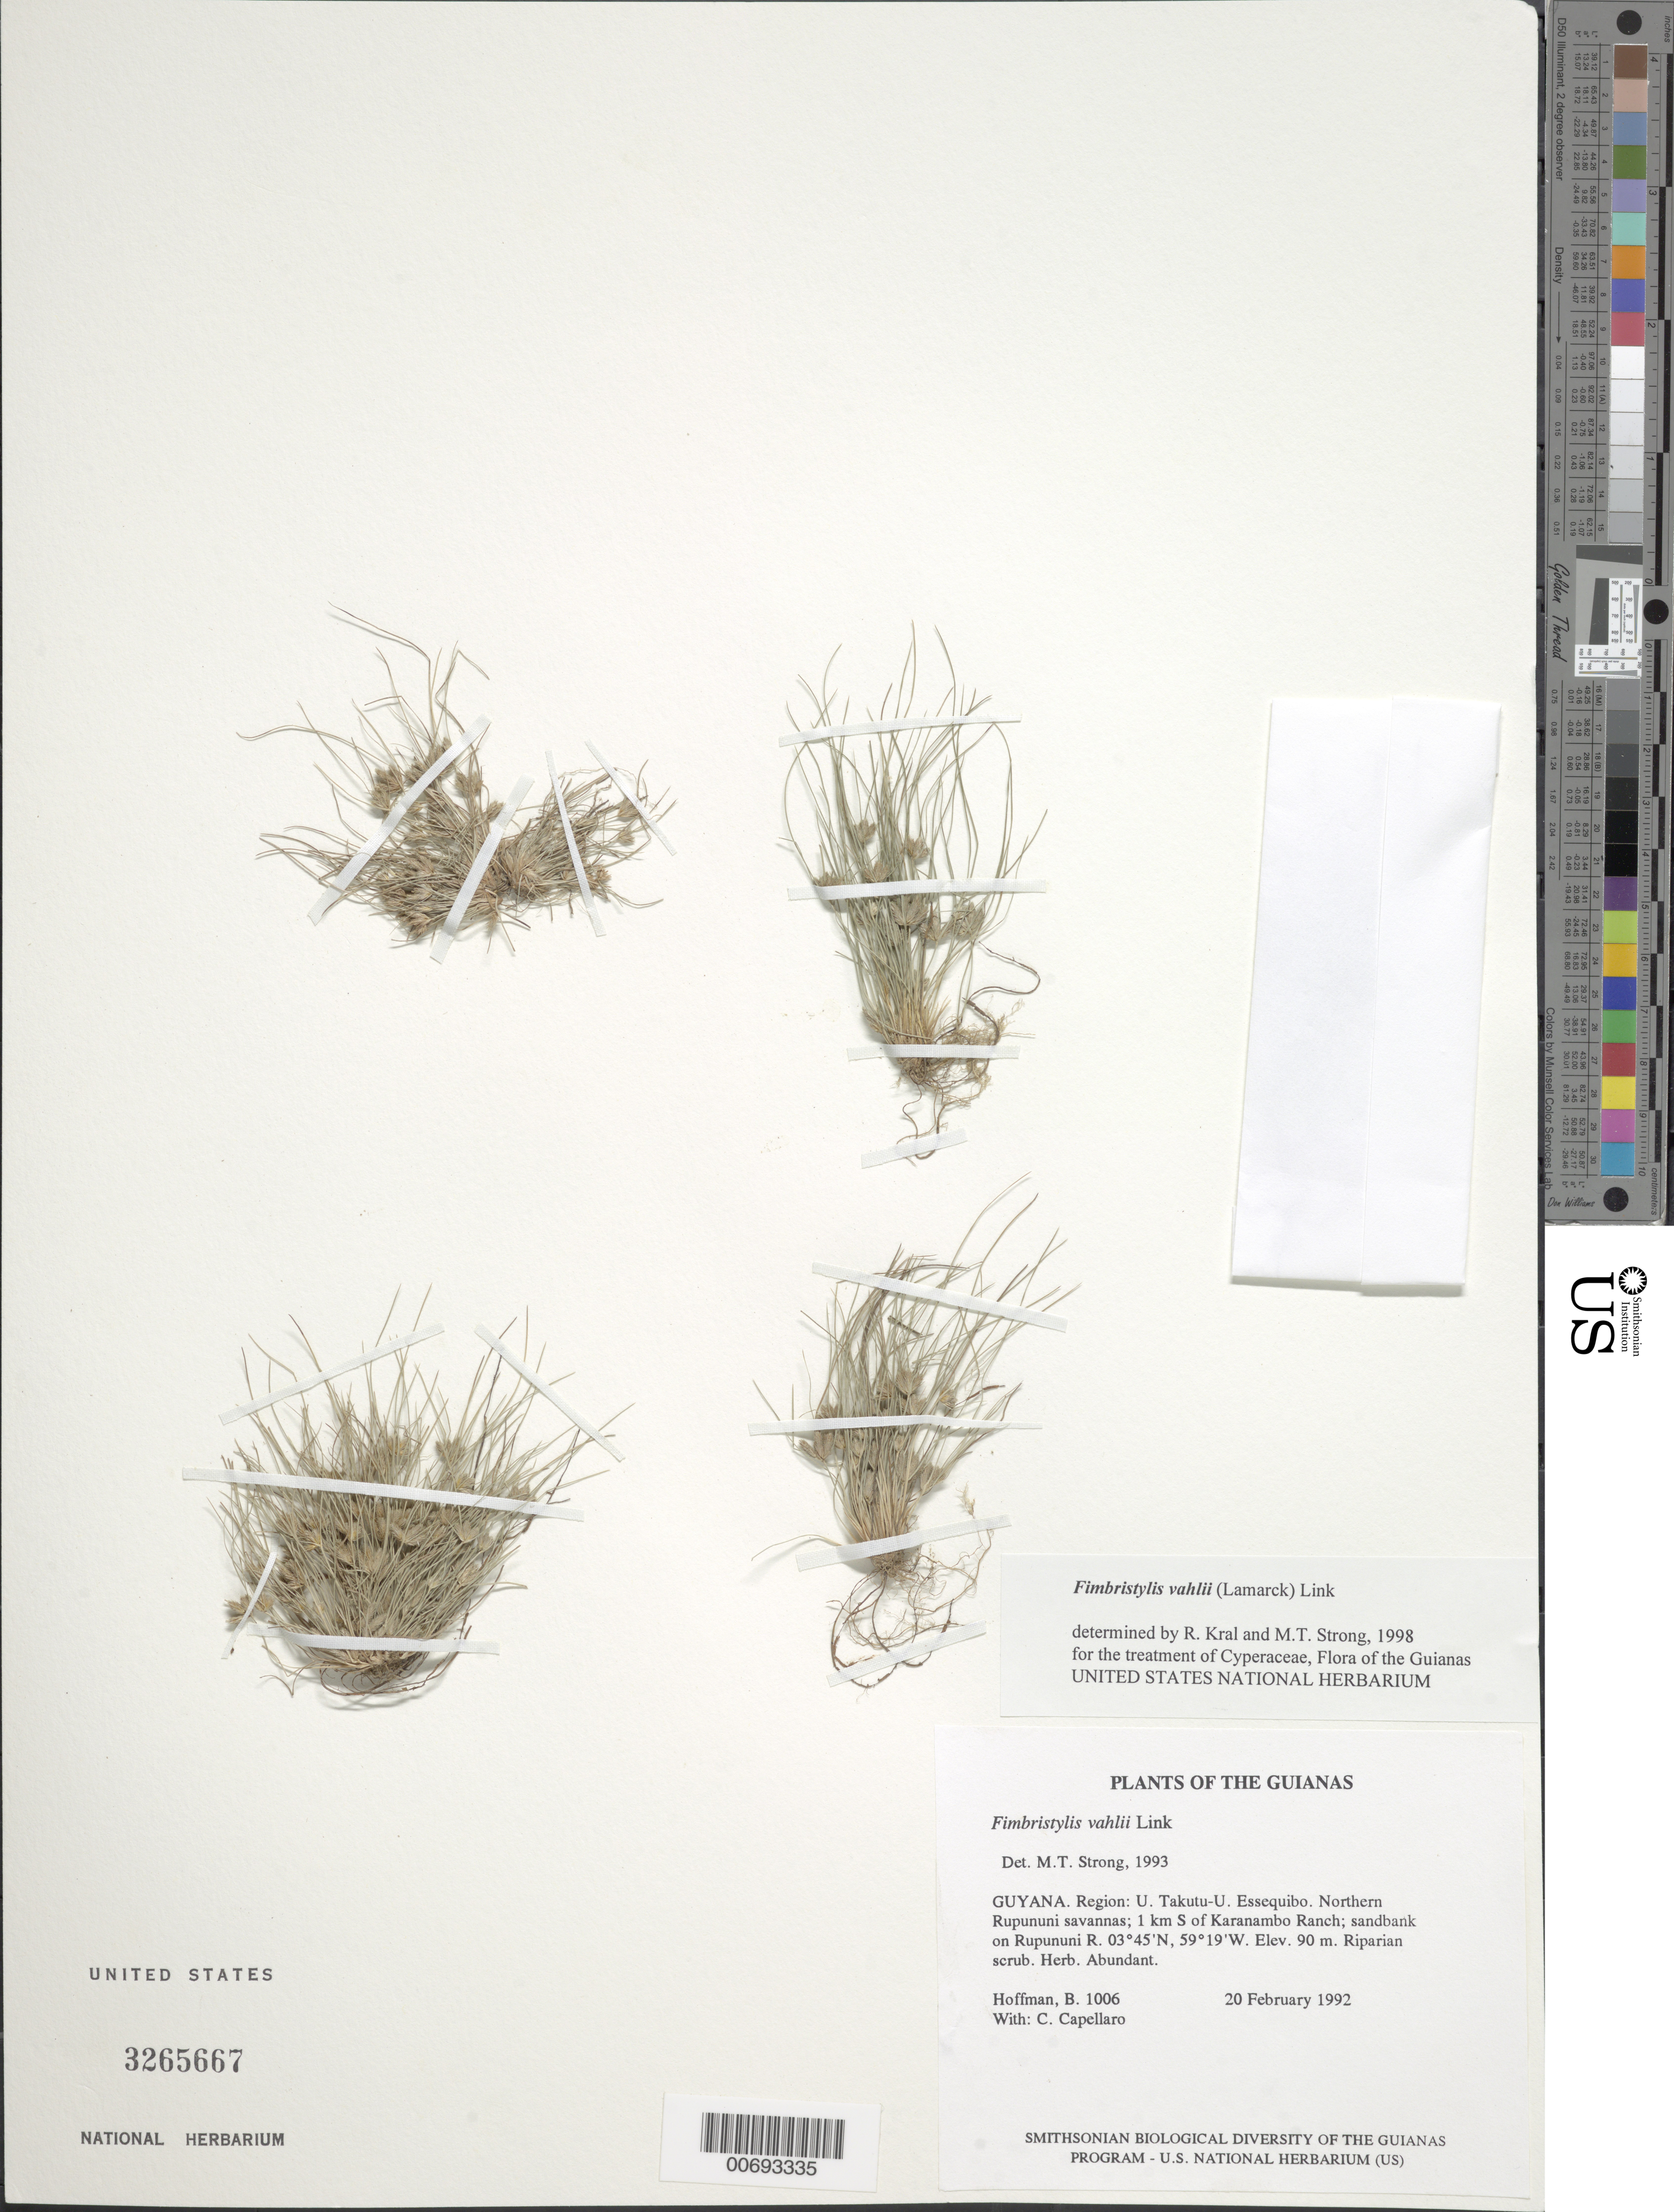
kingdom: Plantae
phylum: Tracheophyta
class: Liliopsida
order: Poales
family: Cyperaceae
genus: Fimbristylis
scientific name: Fimbristylis vahlii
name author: (Lam.) Link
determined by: Strong, M. T., (US), Smithsonian Institution - National Museum of Natural History (UNITED STATES)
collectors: B. Hoffman & C. Capellaro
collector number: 1006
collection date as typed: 20 February 1992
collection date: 1992-02-20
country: Guyana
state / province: U. Takutu-U. Essequibo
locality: Northern Rupununi savannas; 1 km S of Karanambo Ranch; sandbank on Rupununi River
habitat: Riparian scrub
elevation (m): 90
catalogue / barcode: US 3265667